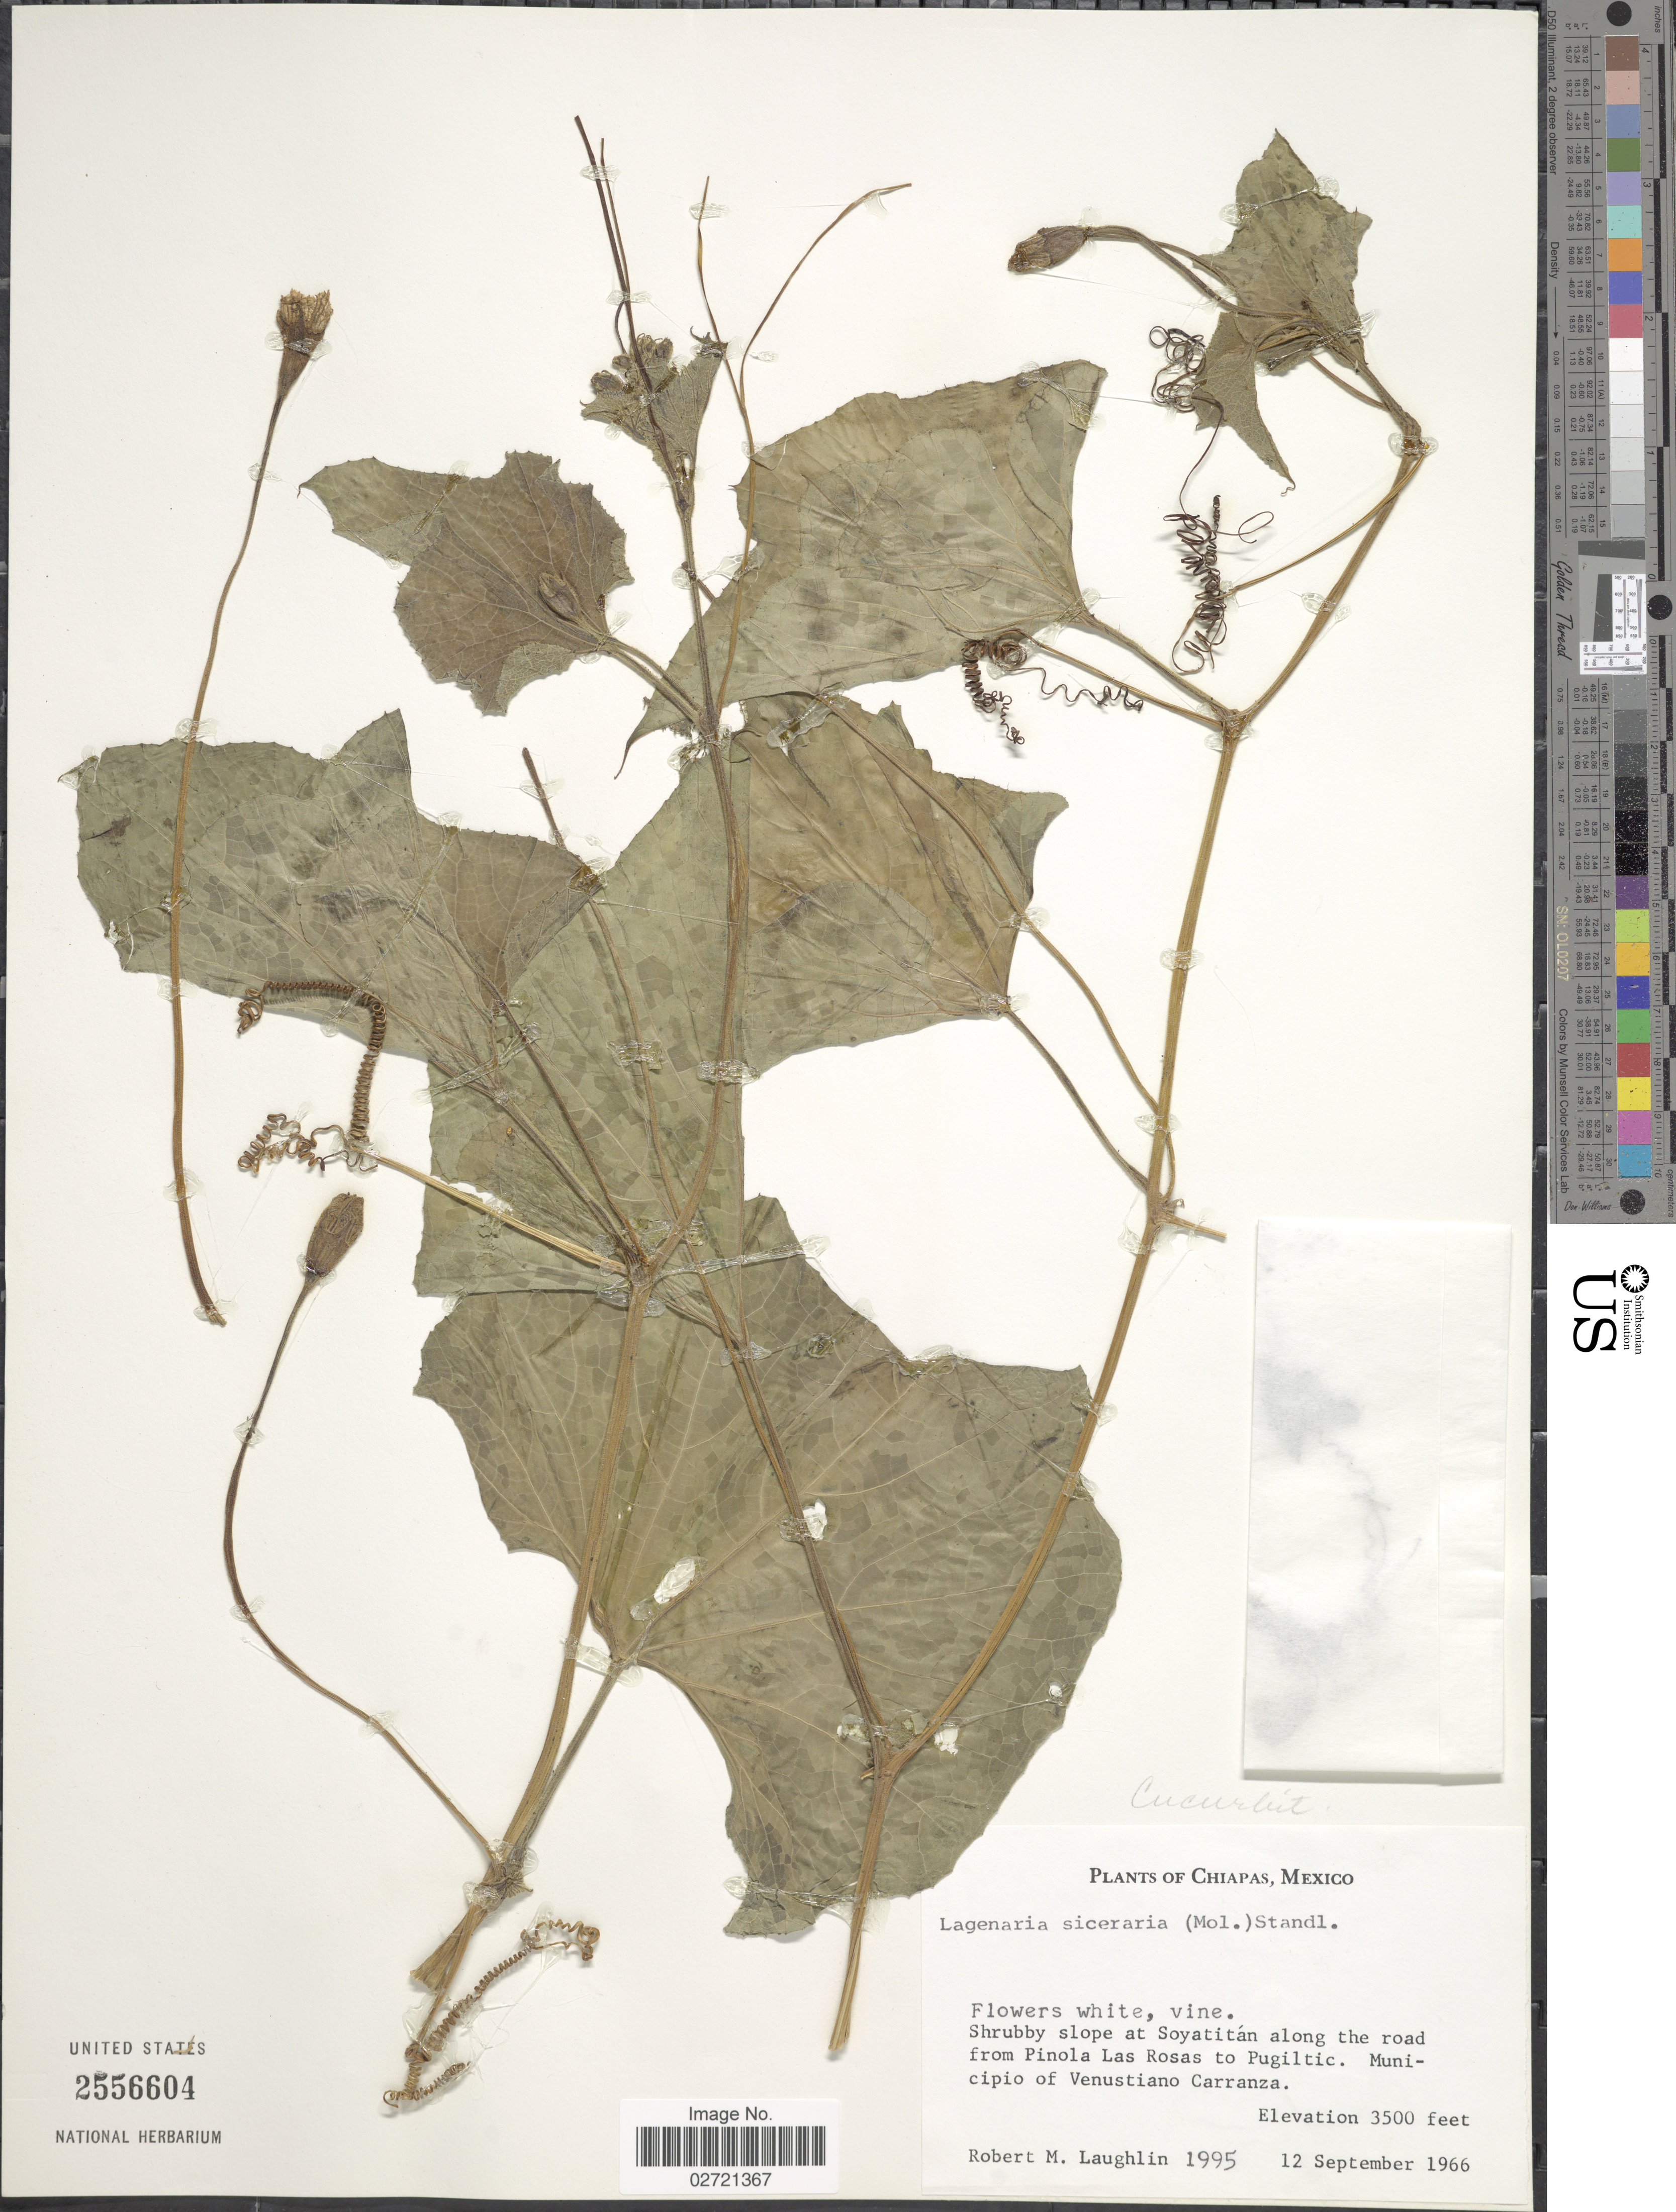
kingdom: Plantae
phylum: Tracheophyta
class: Magnoliopsida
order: Cucurbitales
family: Cucurbitaceae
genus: Lagenaria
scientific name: Lagenaria leucantha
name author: Rusby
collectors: R. M. Laughlin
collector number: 1995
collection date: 1966-09-12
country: Mexico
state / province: Chiapas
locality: Chiapas, Mexico, shrubby slope at Soyatitan along the road from Pinola Las Rosas to Pugiltic, Municipio of Venustiano Carranza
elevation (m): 1067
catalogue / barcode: US 2556604